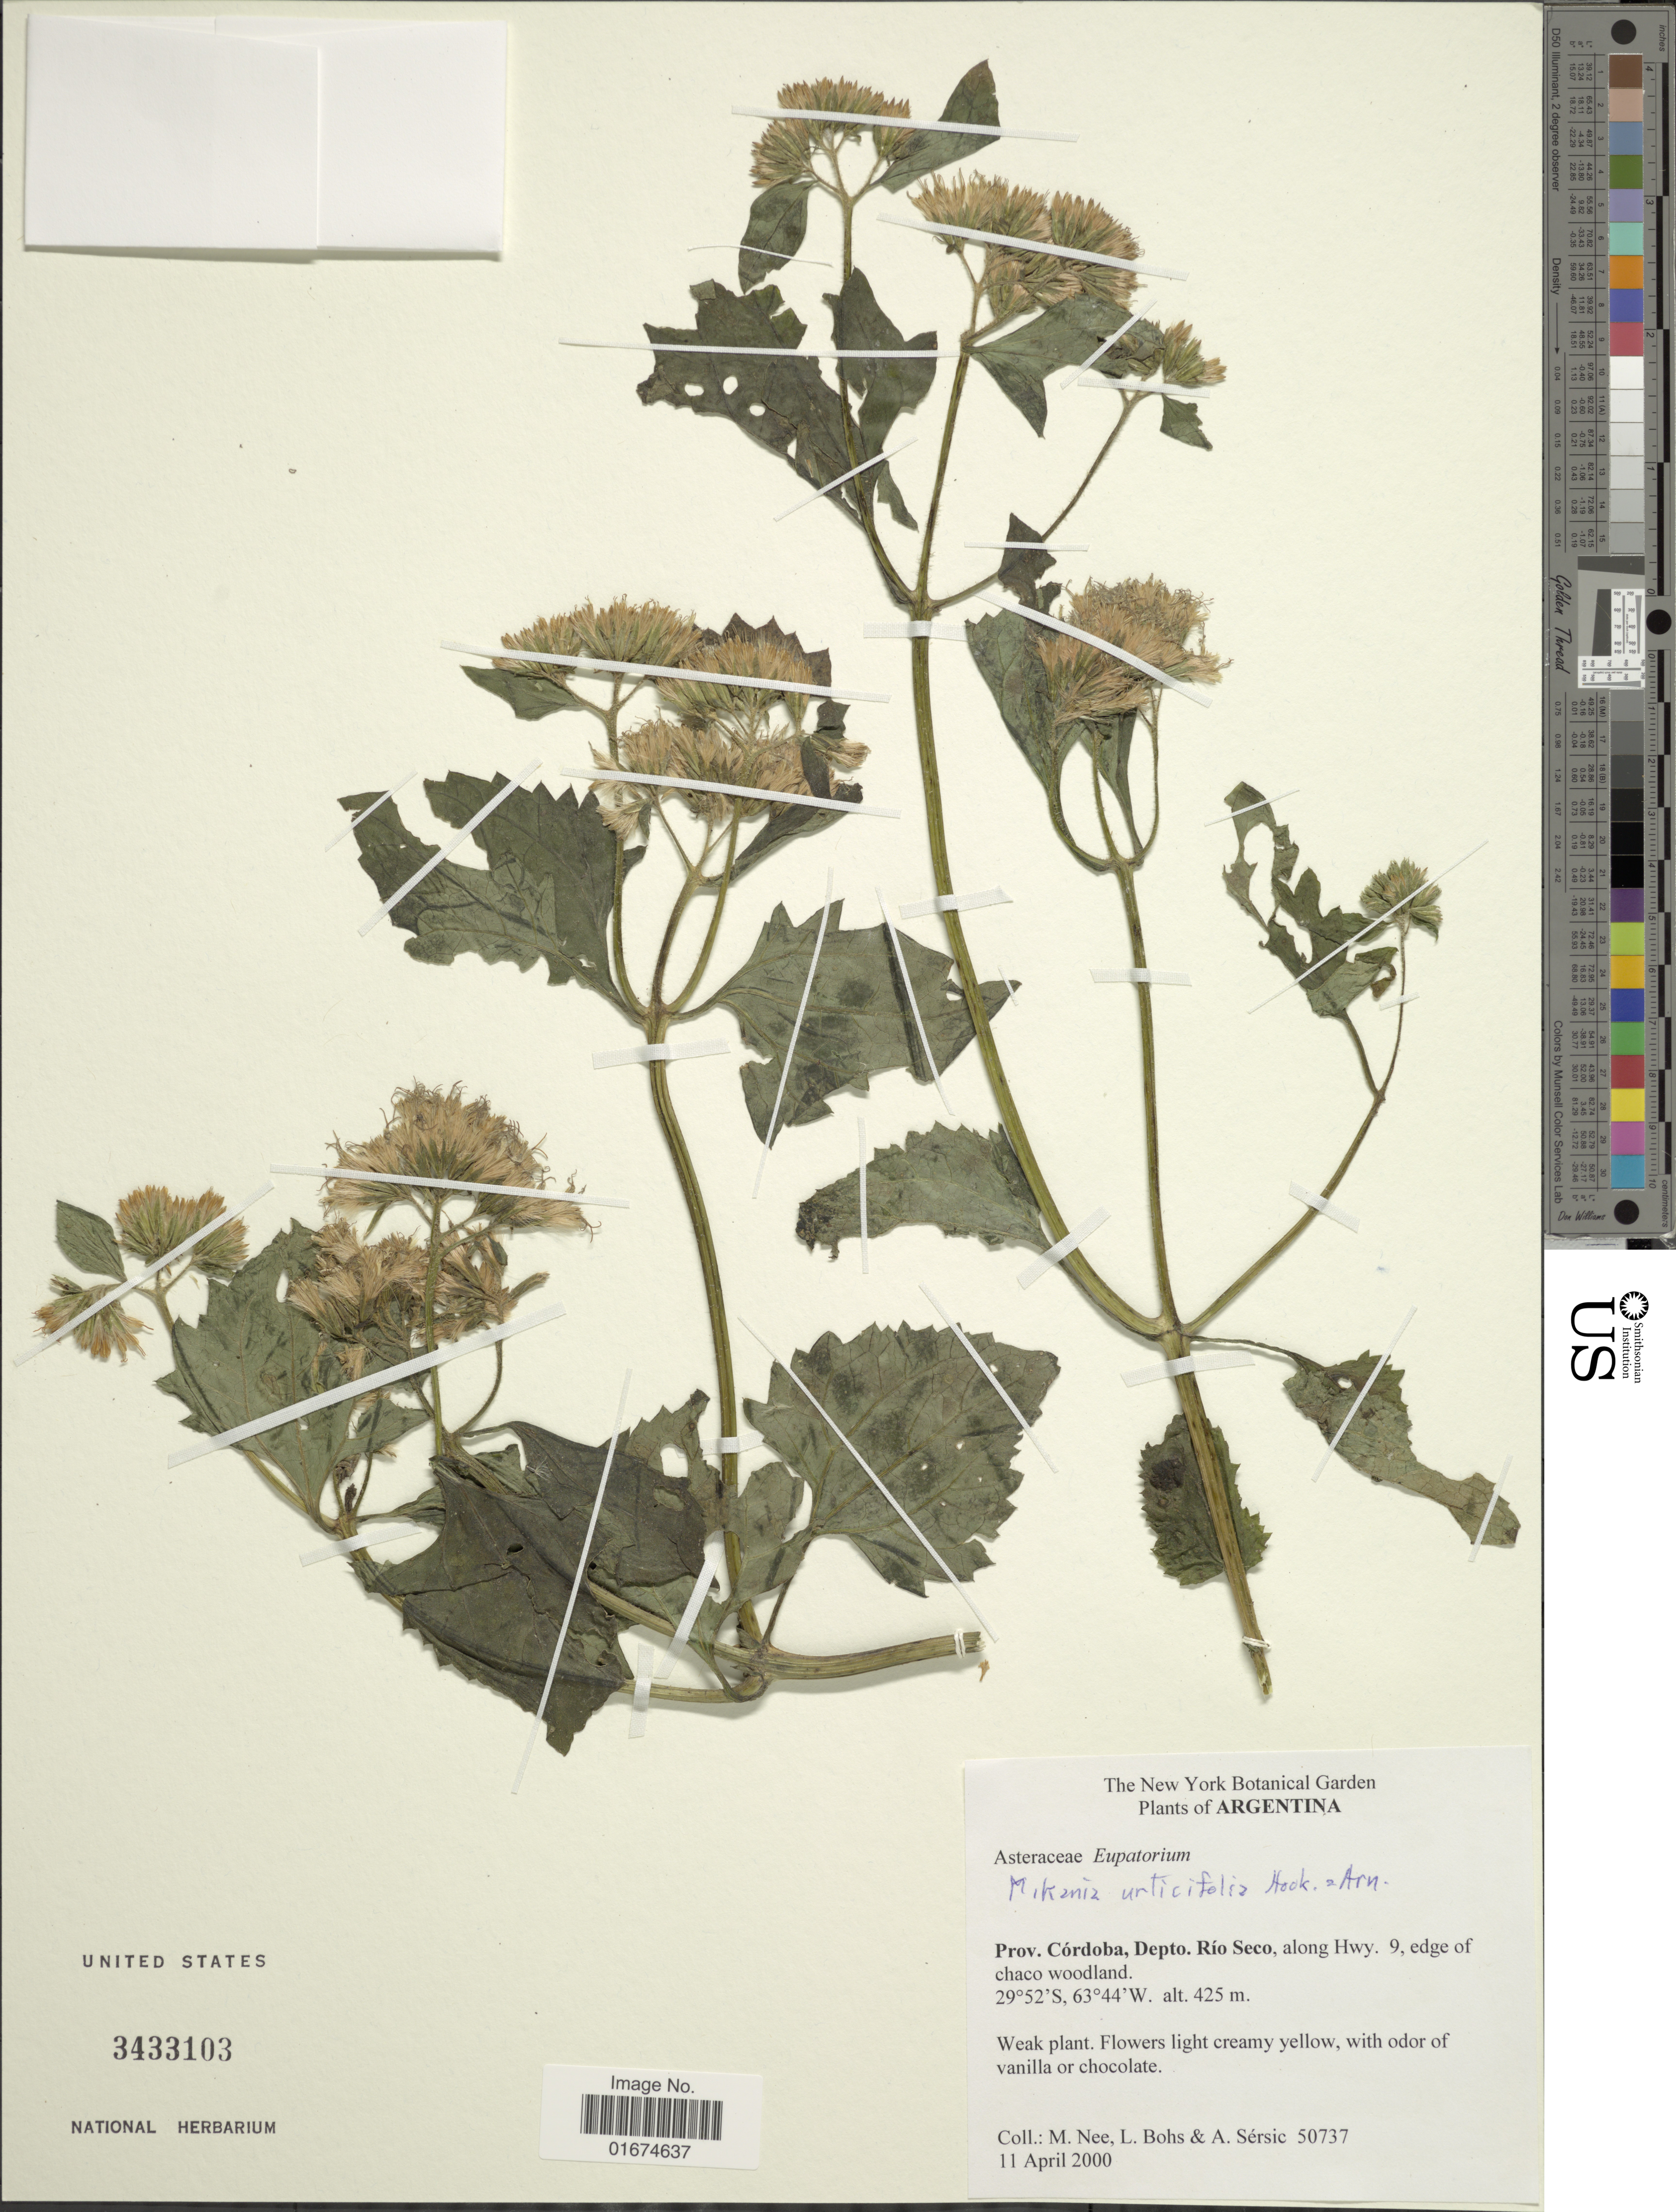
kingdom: Plantae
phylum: Tracheophyta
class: Magnoliopsida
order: Asterales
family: Asteraceae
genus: Mikania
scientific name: Mikania urticifolia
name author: Hook. & Arn.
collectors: M. Nee, L. A. Bohs & A. Sérsic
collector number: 50737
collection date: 2000-04-11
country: Argentina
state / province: Cordoba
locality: Depto. Río Seco, along Hwy. 9, edge of chaco woodland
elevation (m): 425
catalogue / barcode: US 3433103